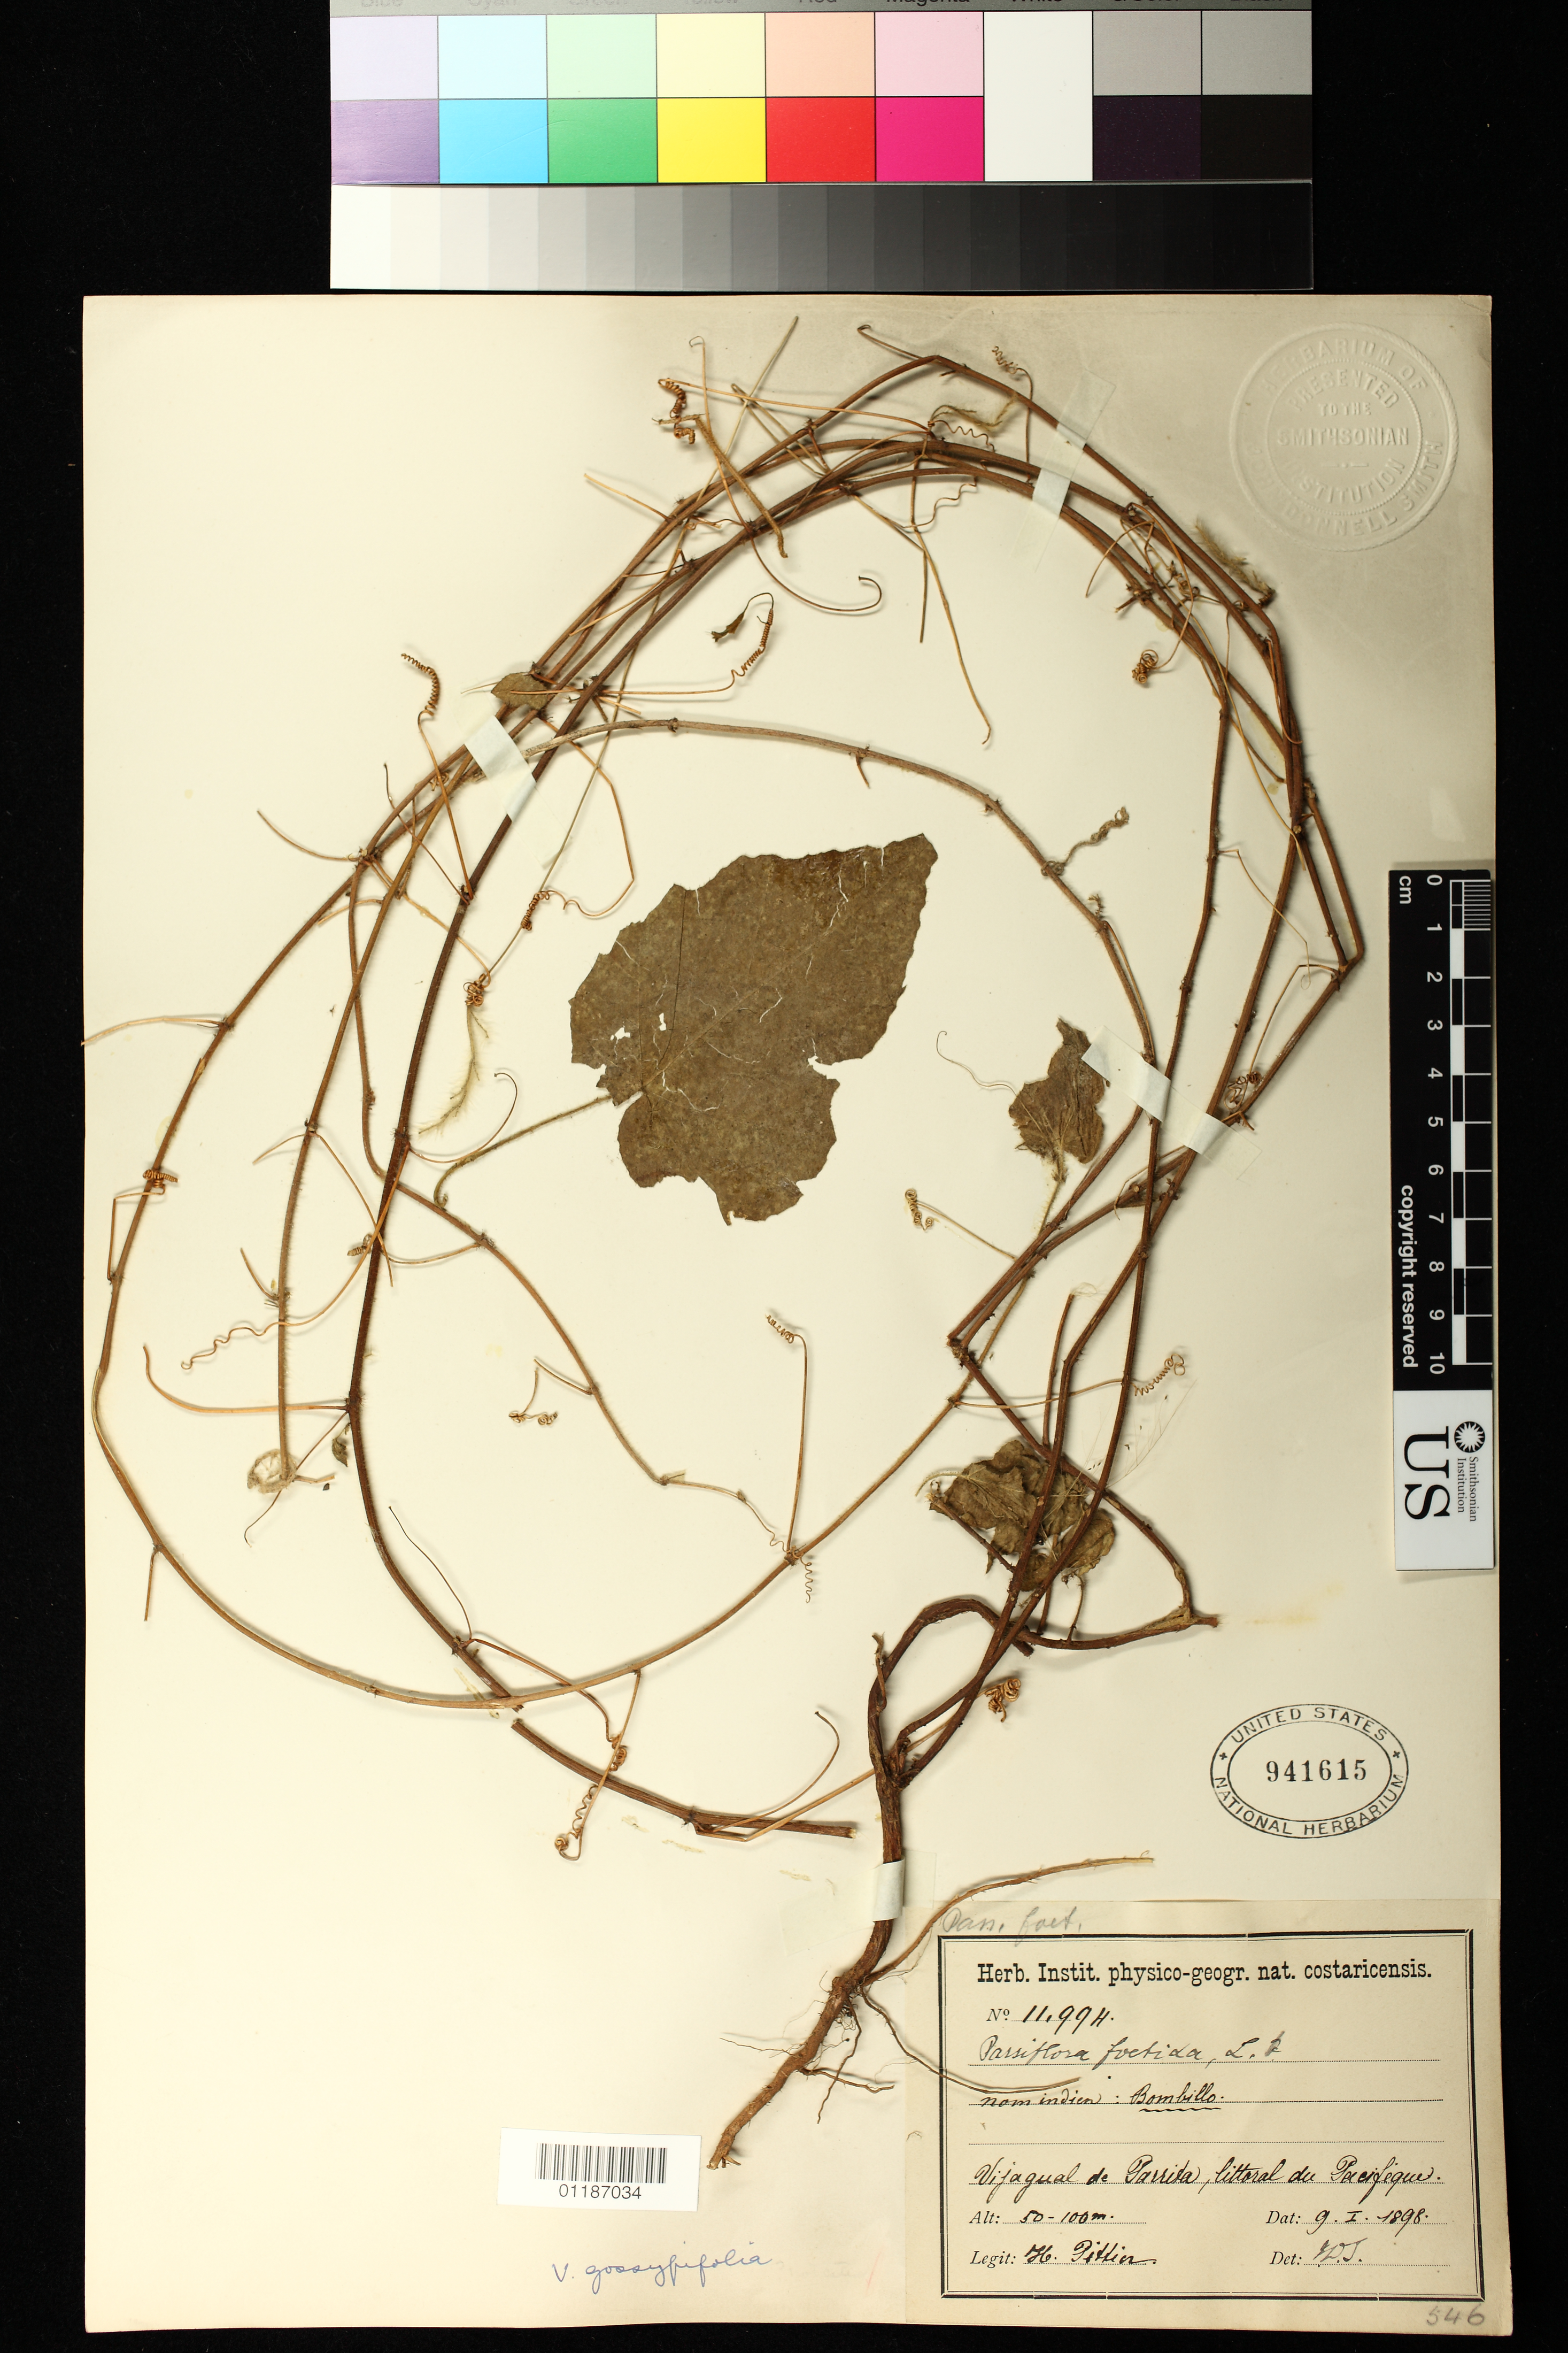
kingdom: Plantae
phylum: Tracheophyta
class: Magnoliopsida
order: Malpighiales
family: Passifloraceae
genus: Passiflora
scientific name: Passiflora foetida var. gossypiifolia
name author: (Desv.) Mast.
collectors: H. F. Pittier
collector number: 11994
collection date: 1898-01-09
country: Costa Rica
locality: Vijagual de Parrita, littoral du Pacifique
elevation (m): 50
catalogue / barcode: US 941615